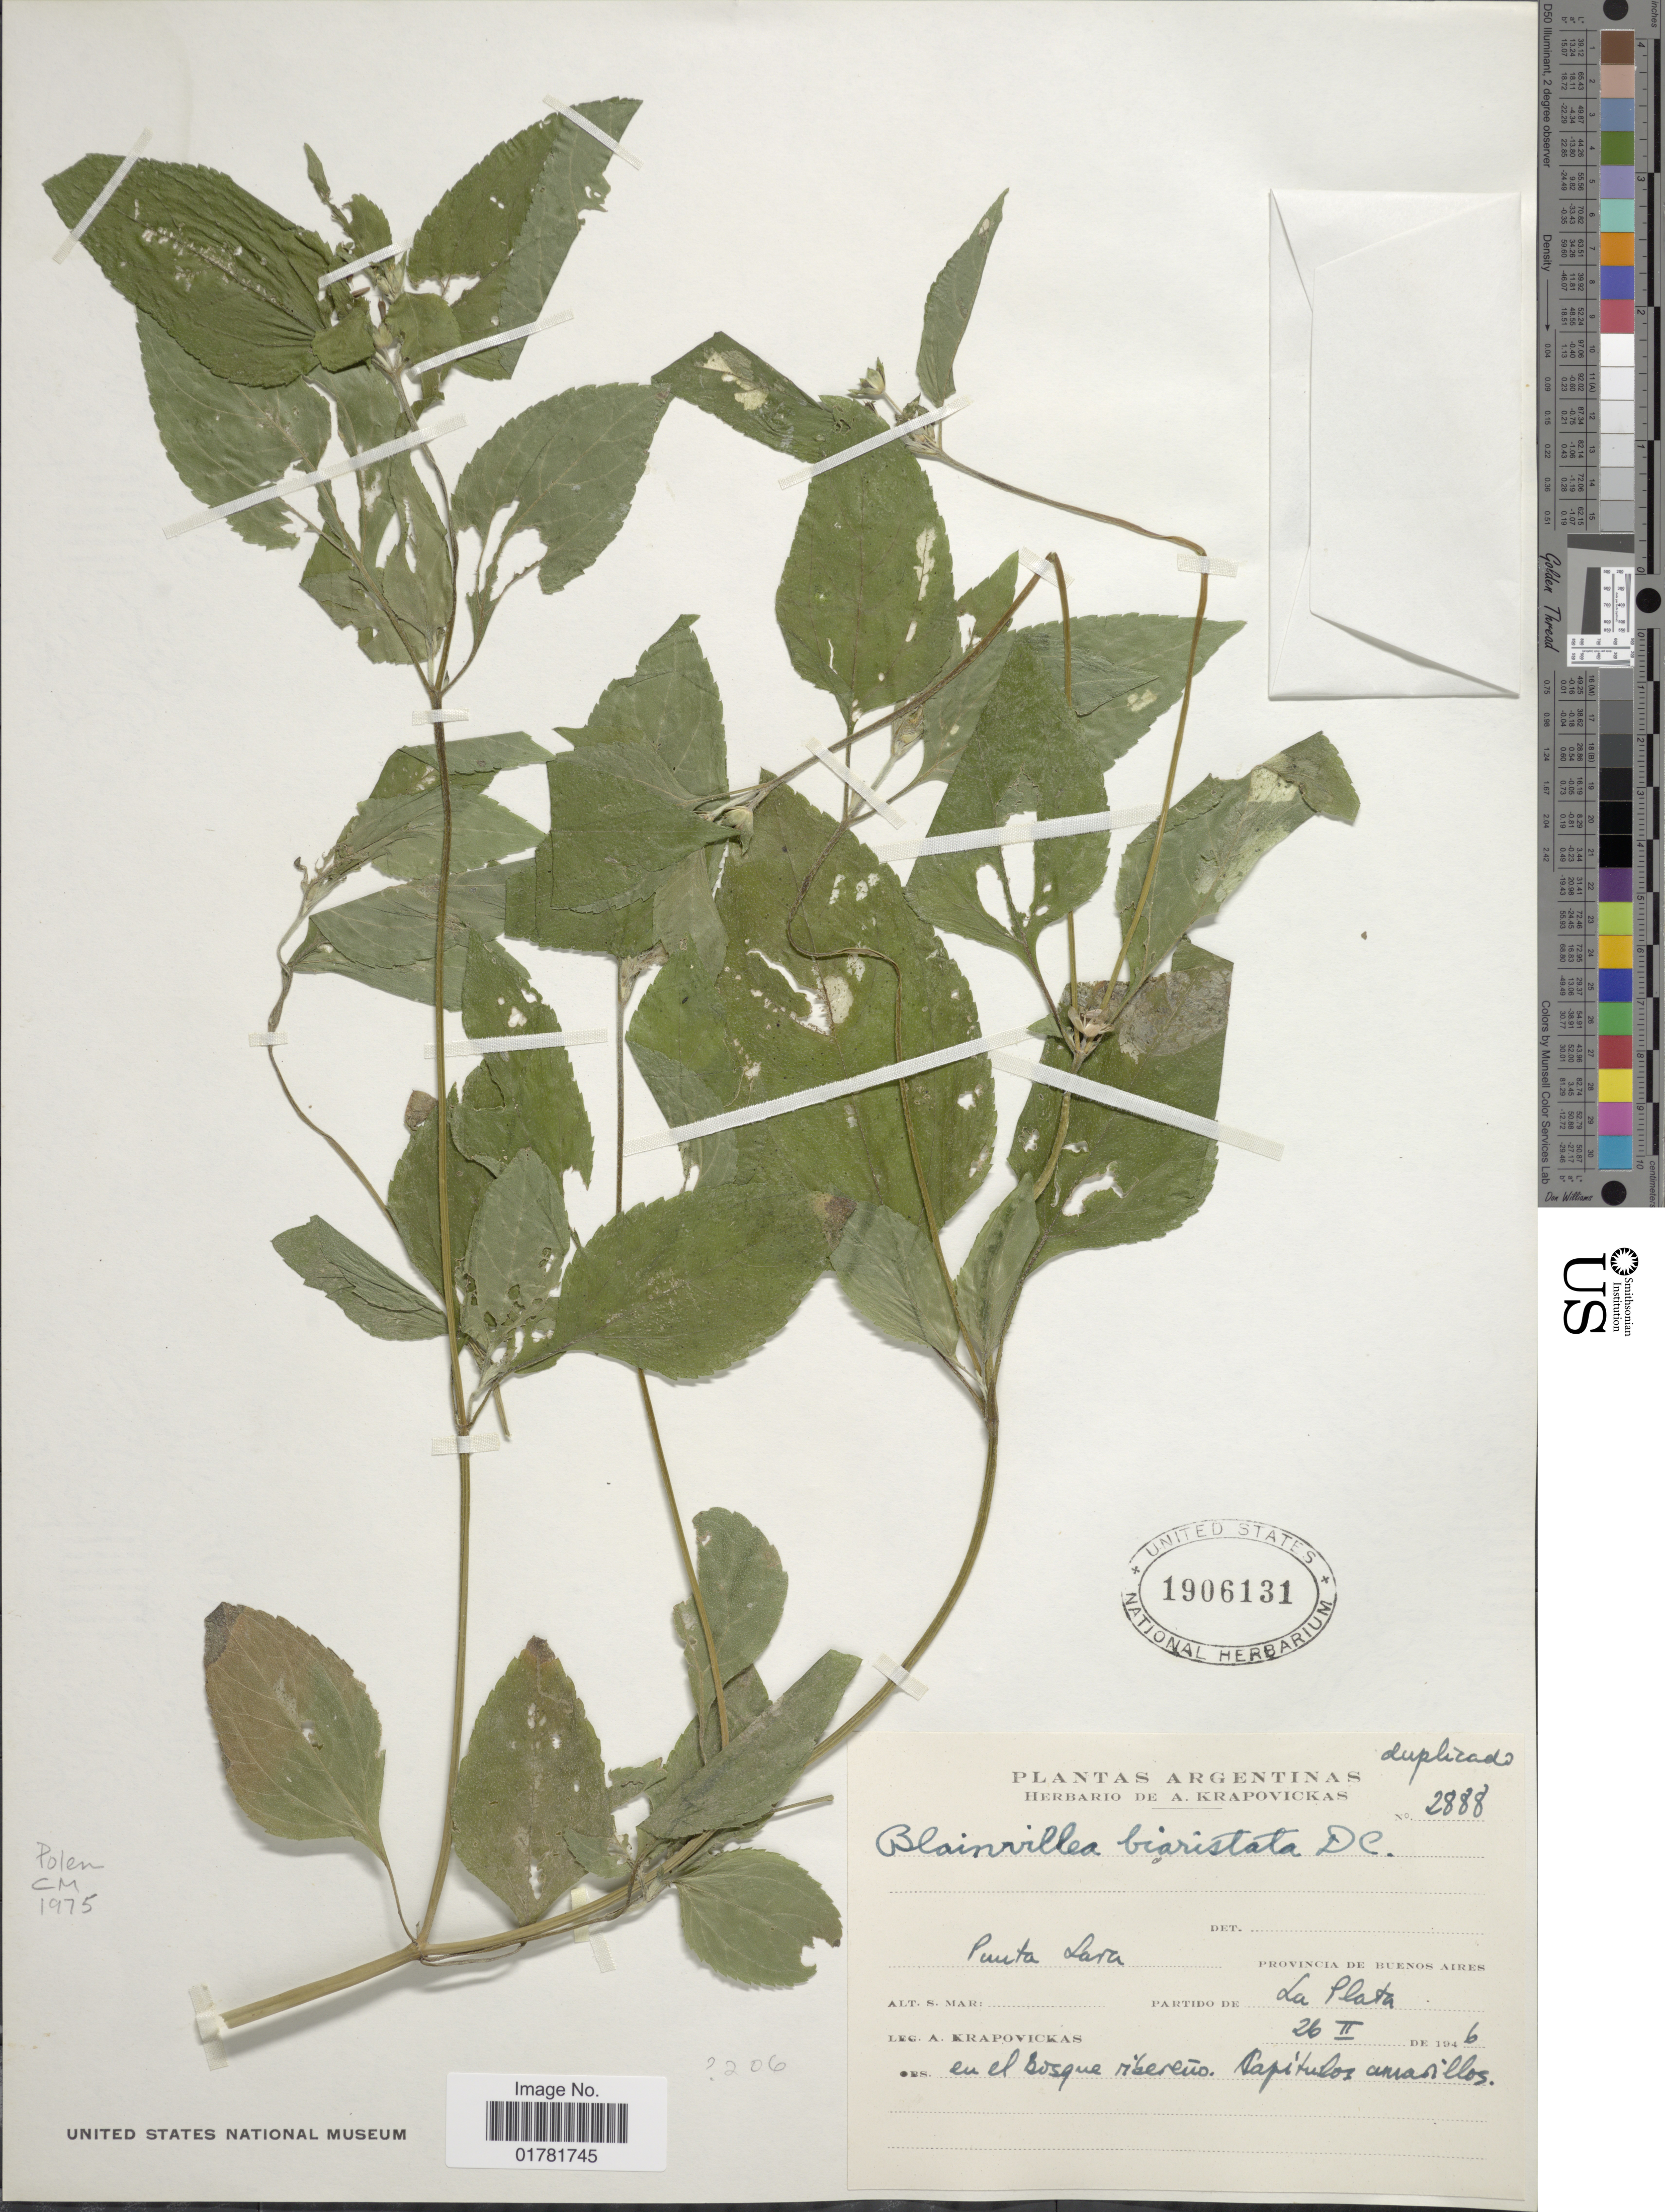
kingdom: Plantae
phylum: Tracheophyta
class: Magnoliopsida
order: Asterales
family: Asteraceae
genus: Calyptocarpus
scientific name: Calyptocarpus baristatus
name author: (DC.) H. Rob.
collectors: A. Krapovickas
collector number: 2888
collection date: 1946-02-26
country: Argentina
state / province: Buenos Aires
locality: Punta Lara, Partido de La Plata, en el bosque ribeiro, Capitulos amarillos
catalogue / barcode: US 1906131